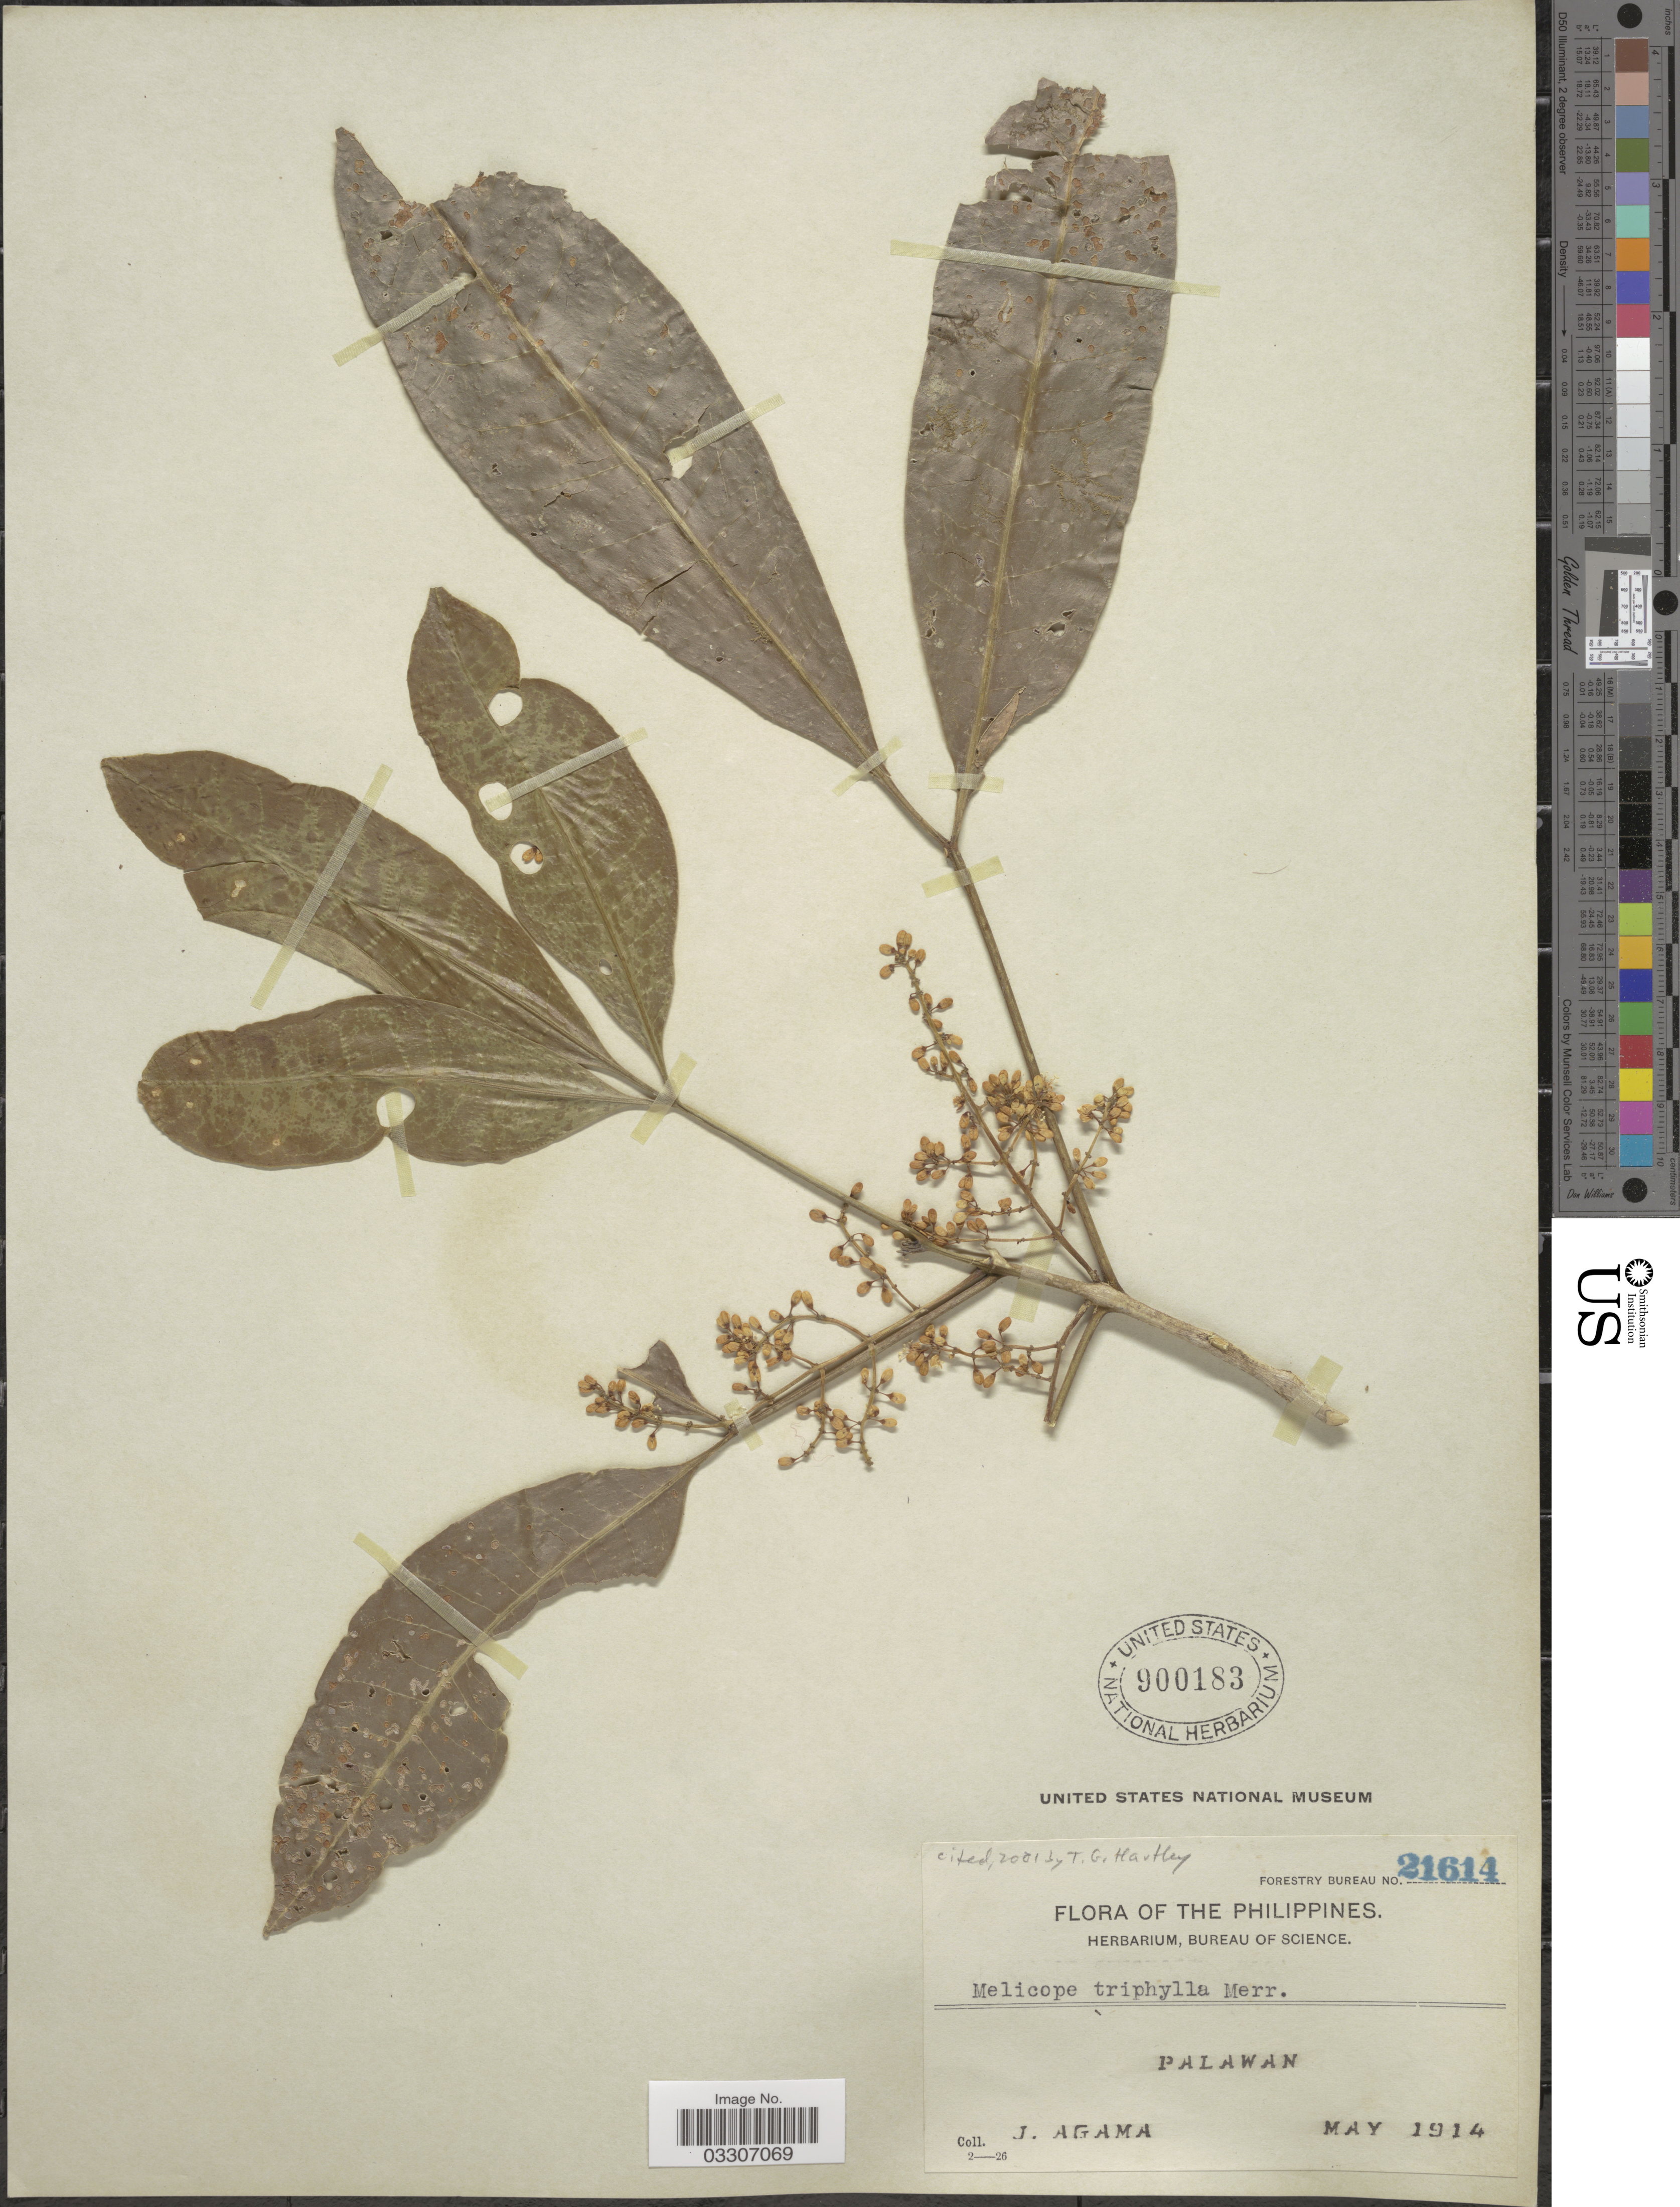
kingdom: Plantae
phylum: Tracheophyta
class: Magnoliopsida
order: Sapindales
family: Rutaceae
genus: Melicope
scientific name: Melicope triphylla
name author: (Lam.) Merr.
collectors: J. Agama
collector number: Forestry Bureau 21614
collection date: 1914-05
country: Philippines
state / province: Mimaropa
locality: Palawan.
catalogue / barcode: US 900183